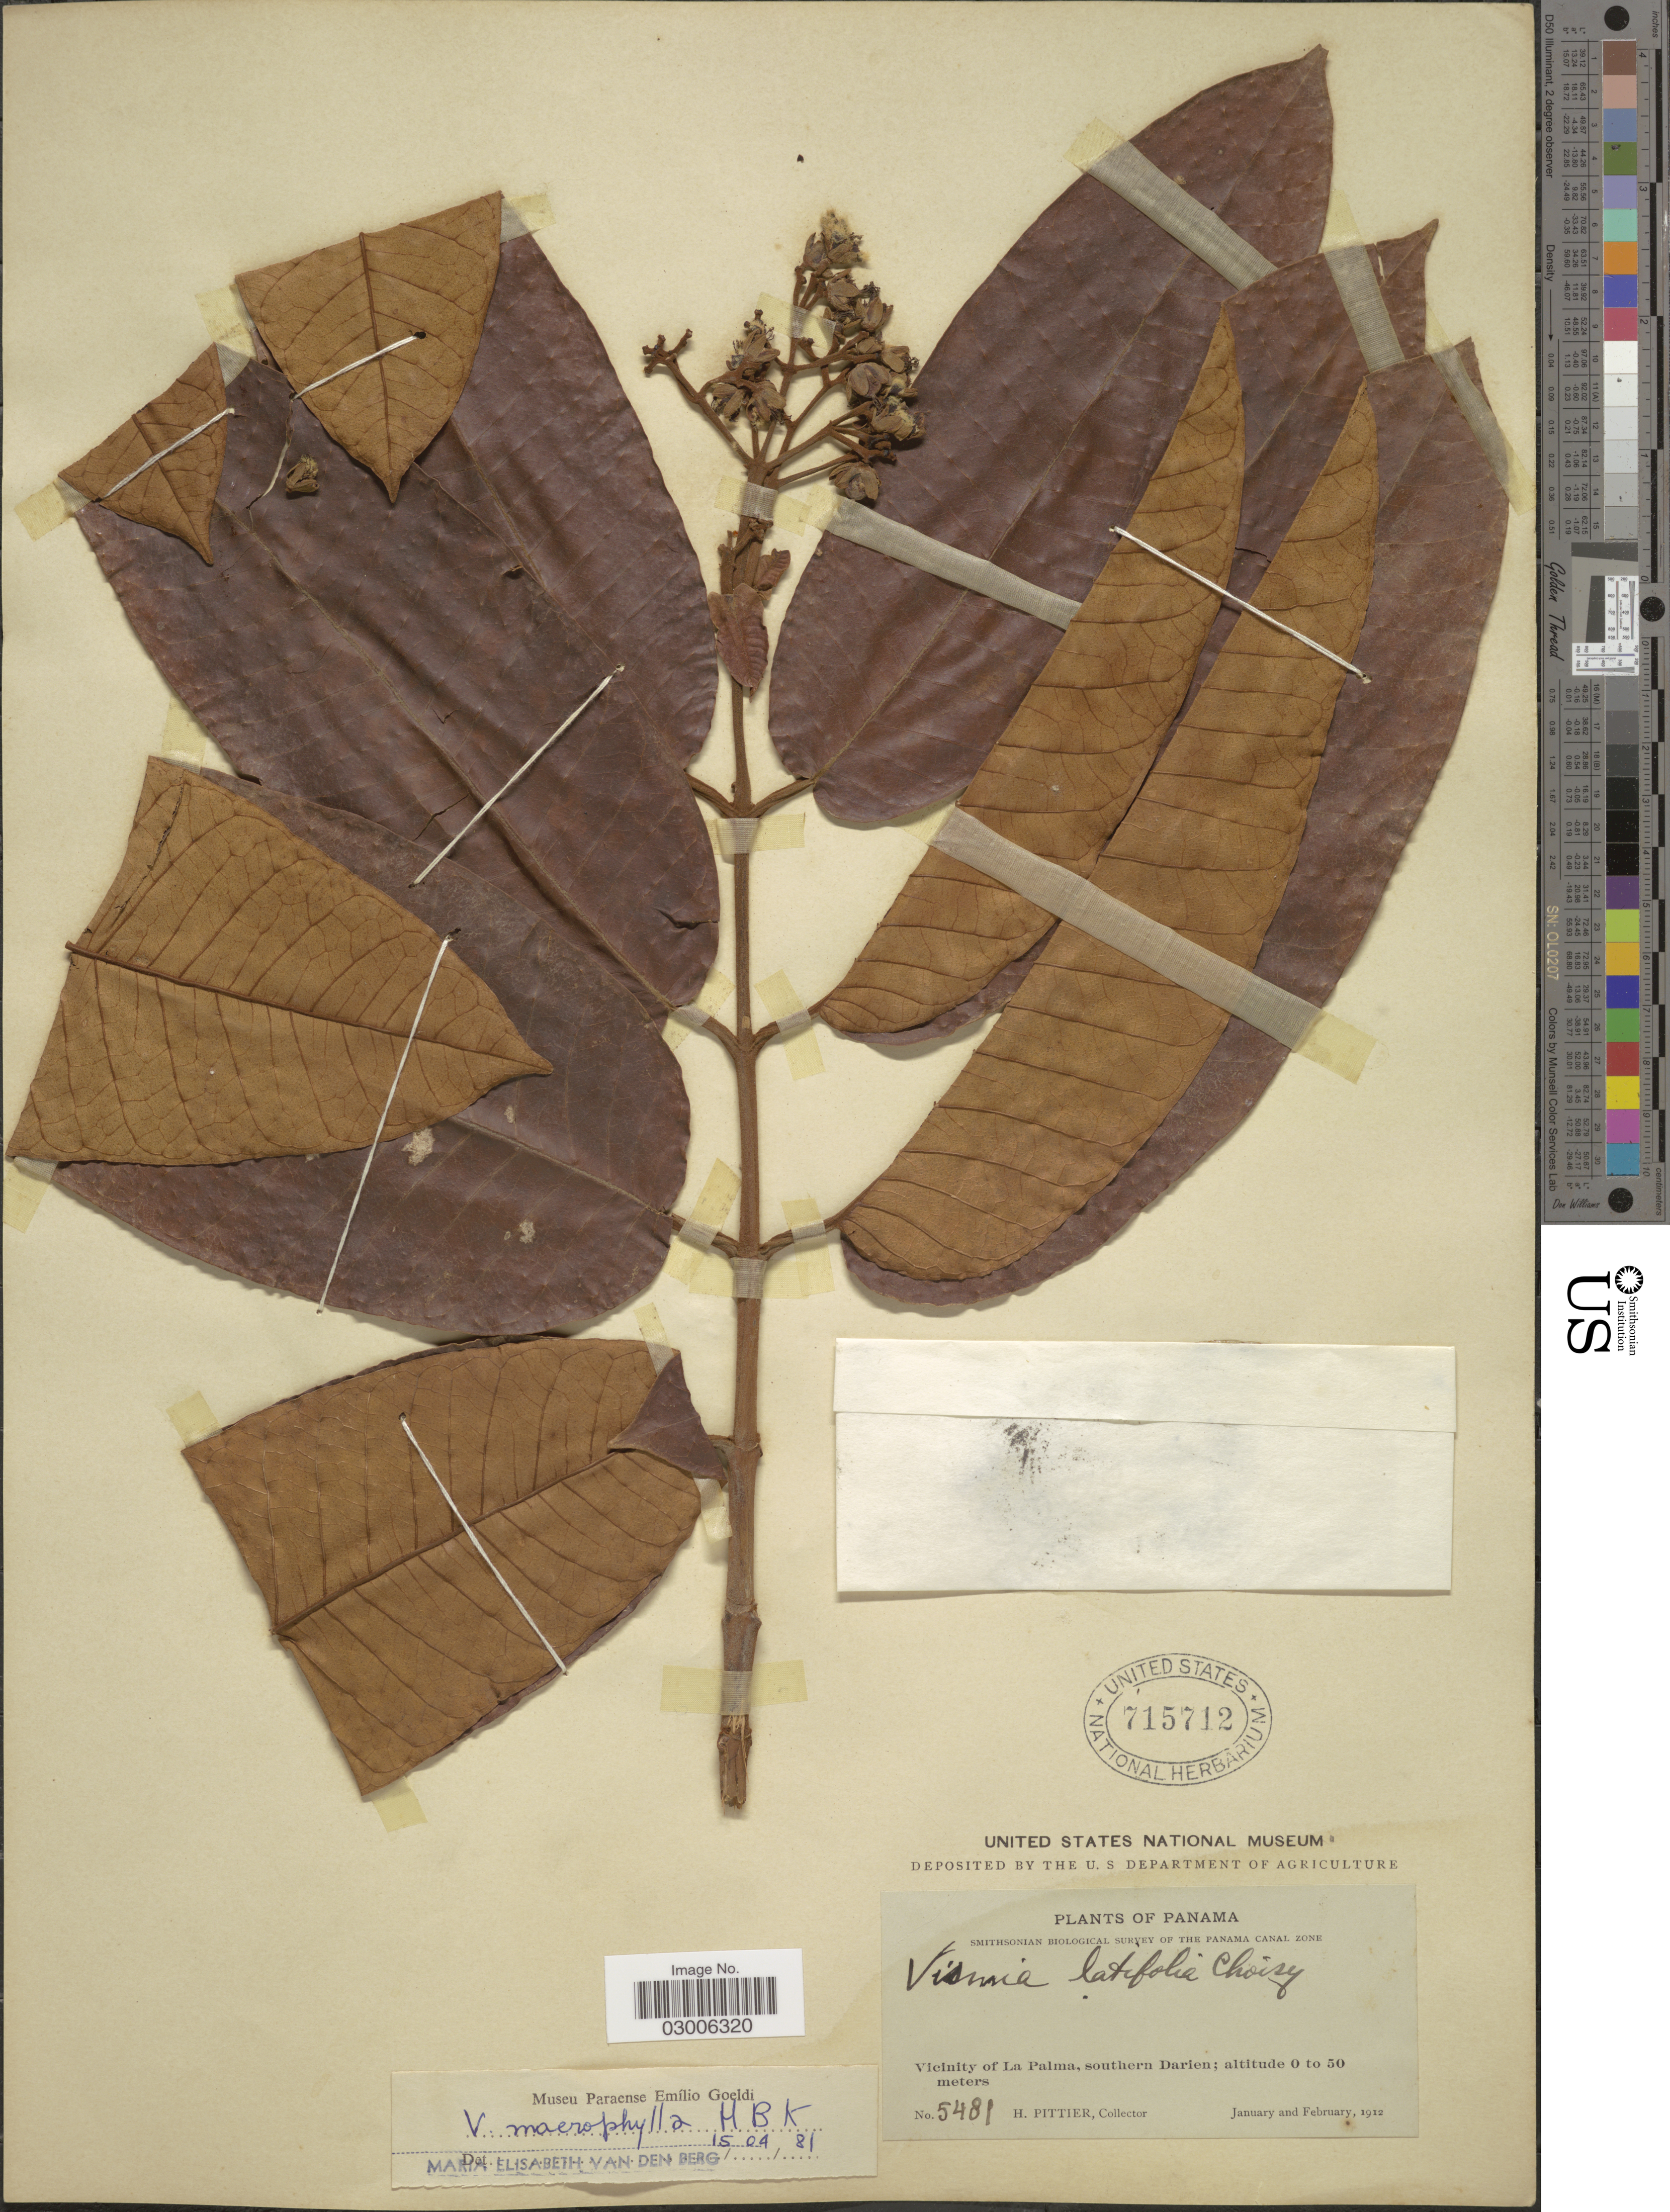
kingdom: Plantae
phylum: Tracheophyta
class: Magnoliopsida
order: Malpighiales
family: Hypericaceae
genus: Vismia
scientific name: Vismia macrophylla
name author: Kunth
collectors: H. F. Pittier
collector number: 5481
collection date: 1912-01/1912-02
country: Panama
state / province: Darién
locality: Vicinity of La Palma, southern Darien.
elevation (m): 0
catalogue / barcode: US 715712